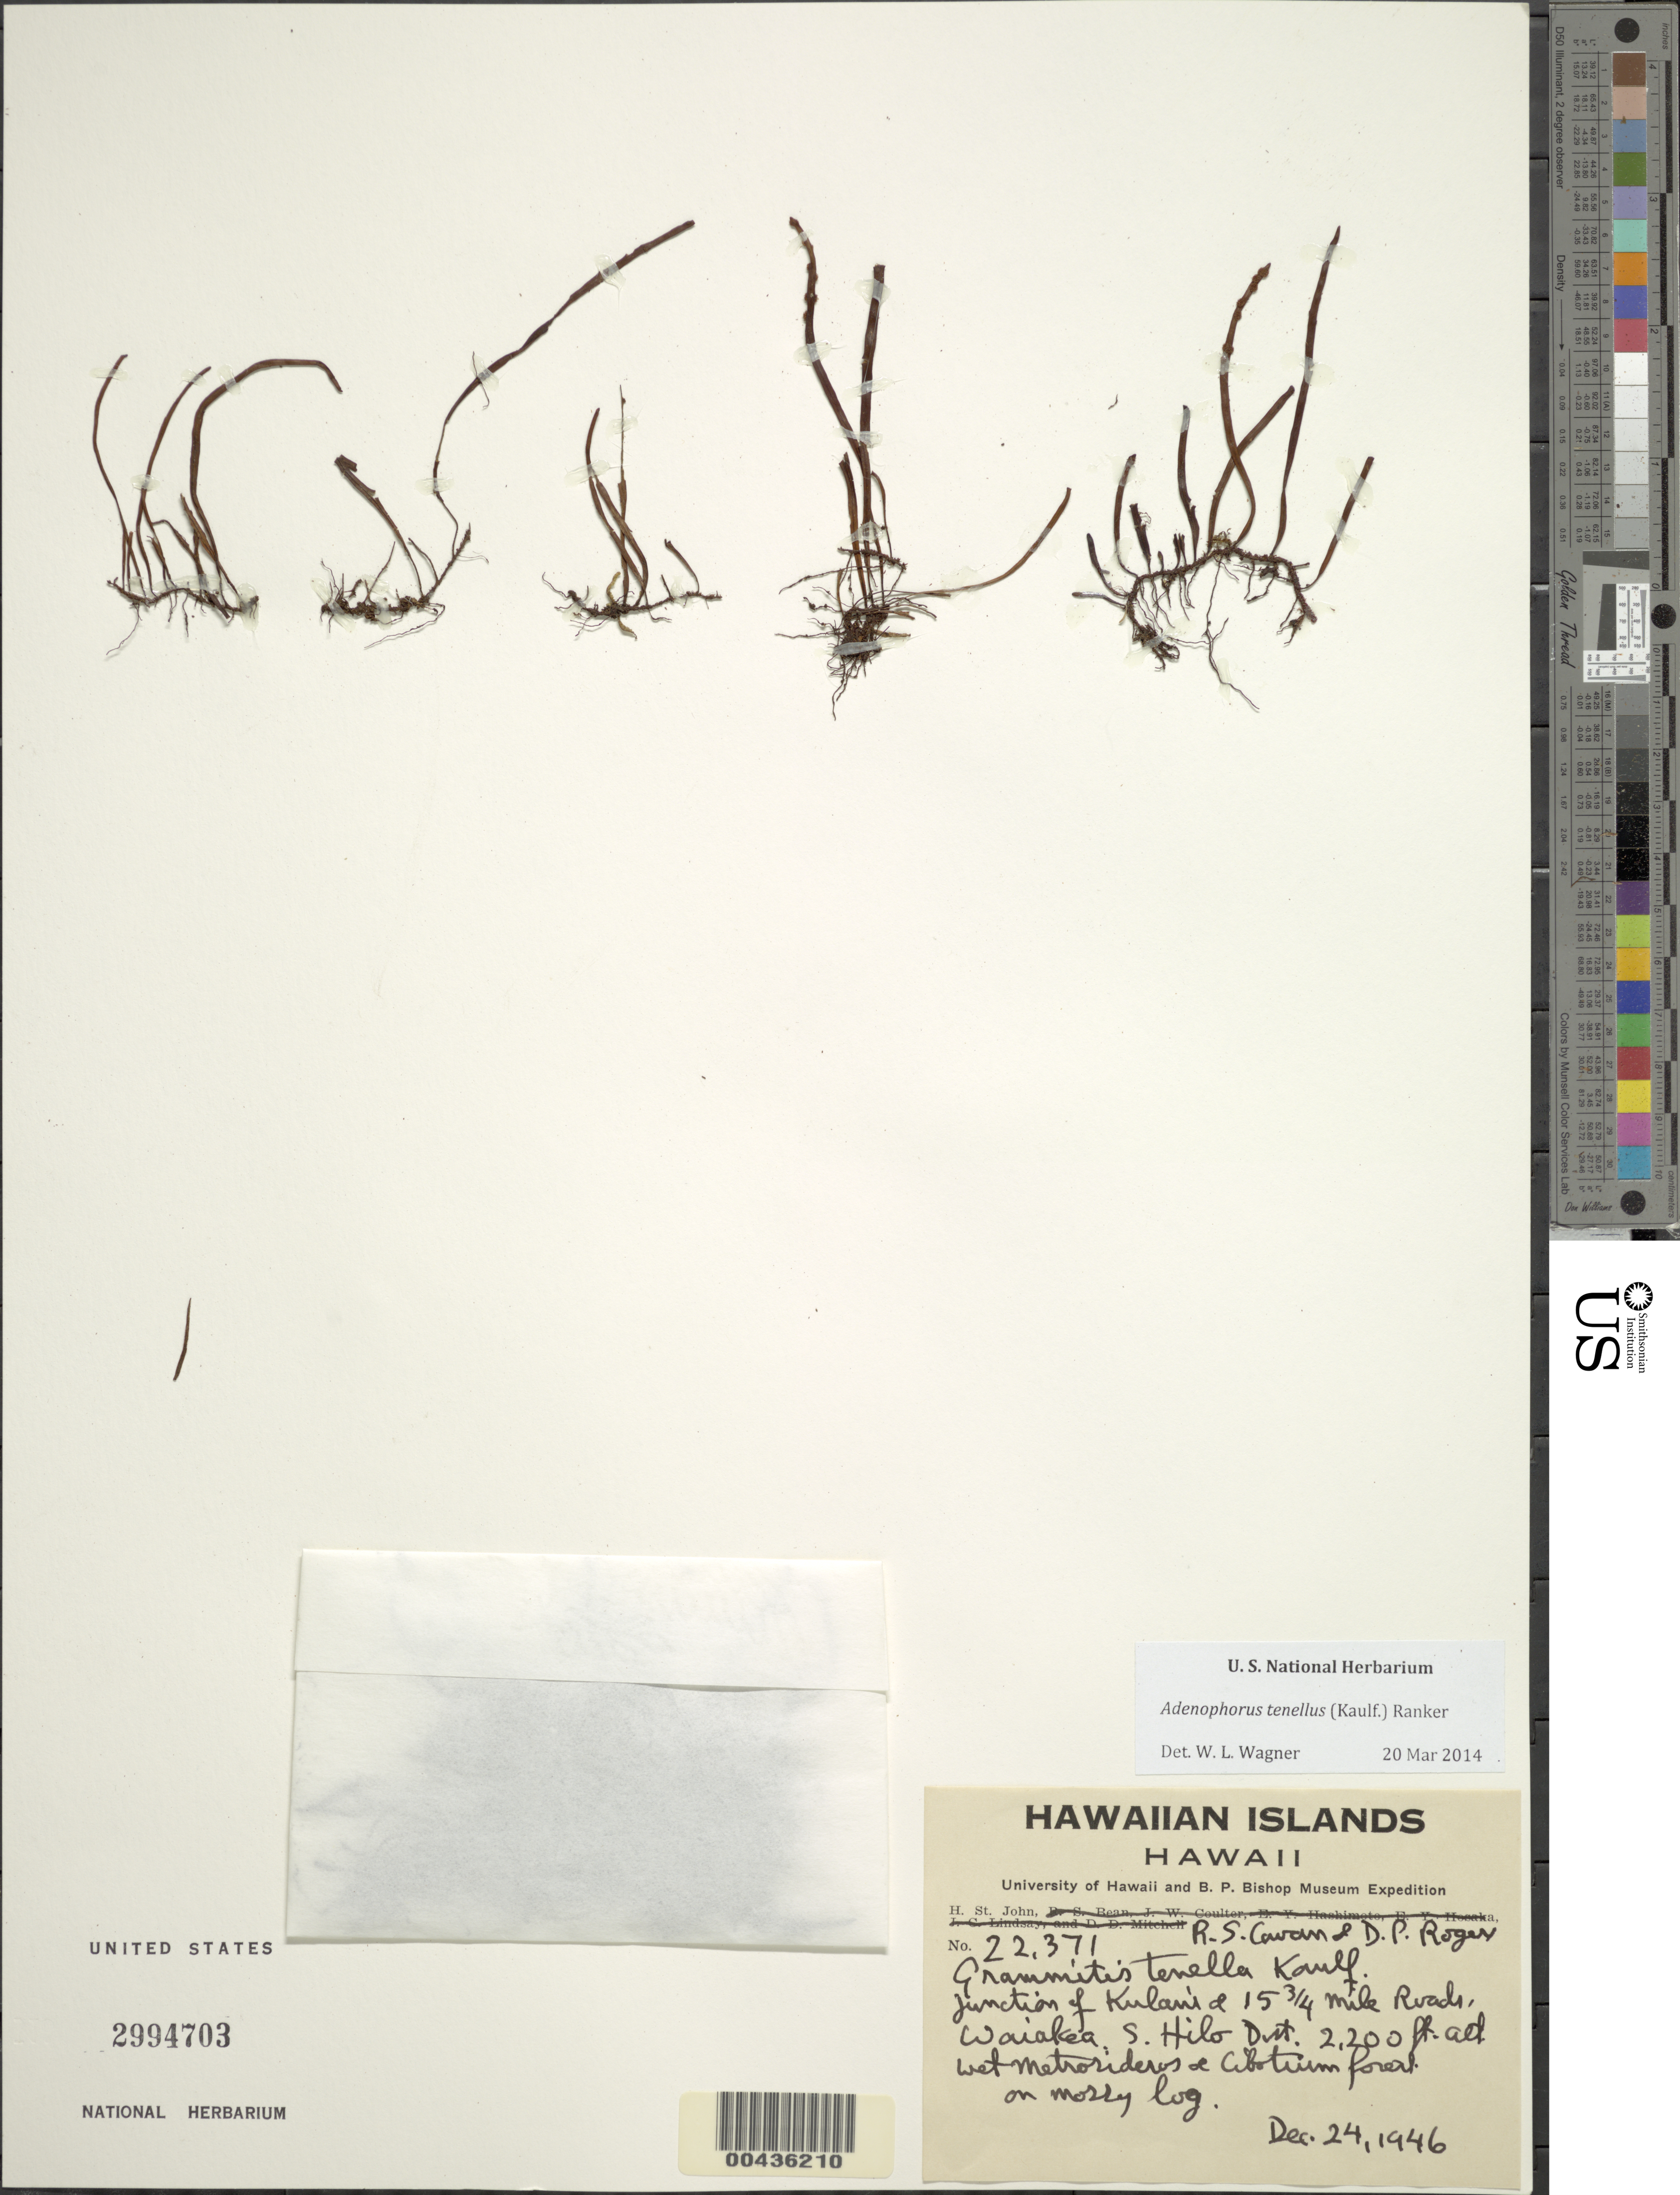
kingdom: Plantae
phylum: Tracheophyta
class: Polypodiopsida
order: Polypodiales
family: Polypodiaceae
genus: Adenophorus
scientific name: Adenophorus tenellus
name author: (Kaulf.) Ranker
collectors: H. St. John, R. S. Cowan & D. Roger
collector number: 22371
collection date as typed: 24 Dec 1946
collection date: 1946-12-24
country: United States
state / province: Hawaii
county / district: Hawaii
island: Hawaii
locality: Junction of Kulani of 15.75 mi Roads, Waiakea, S Hilo Dist.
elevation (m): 671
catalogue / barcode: US 2994703